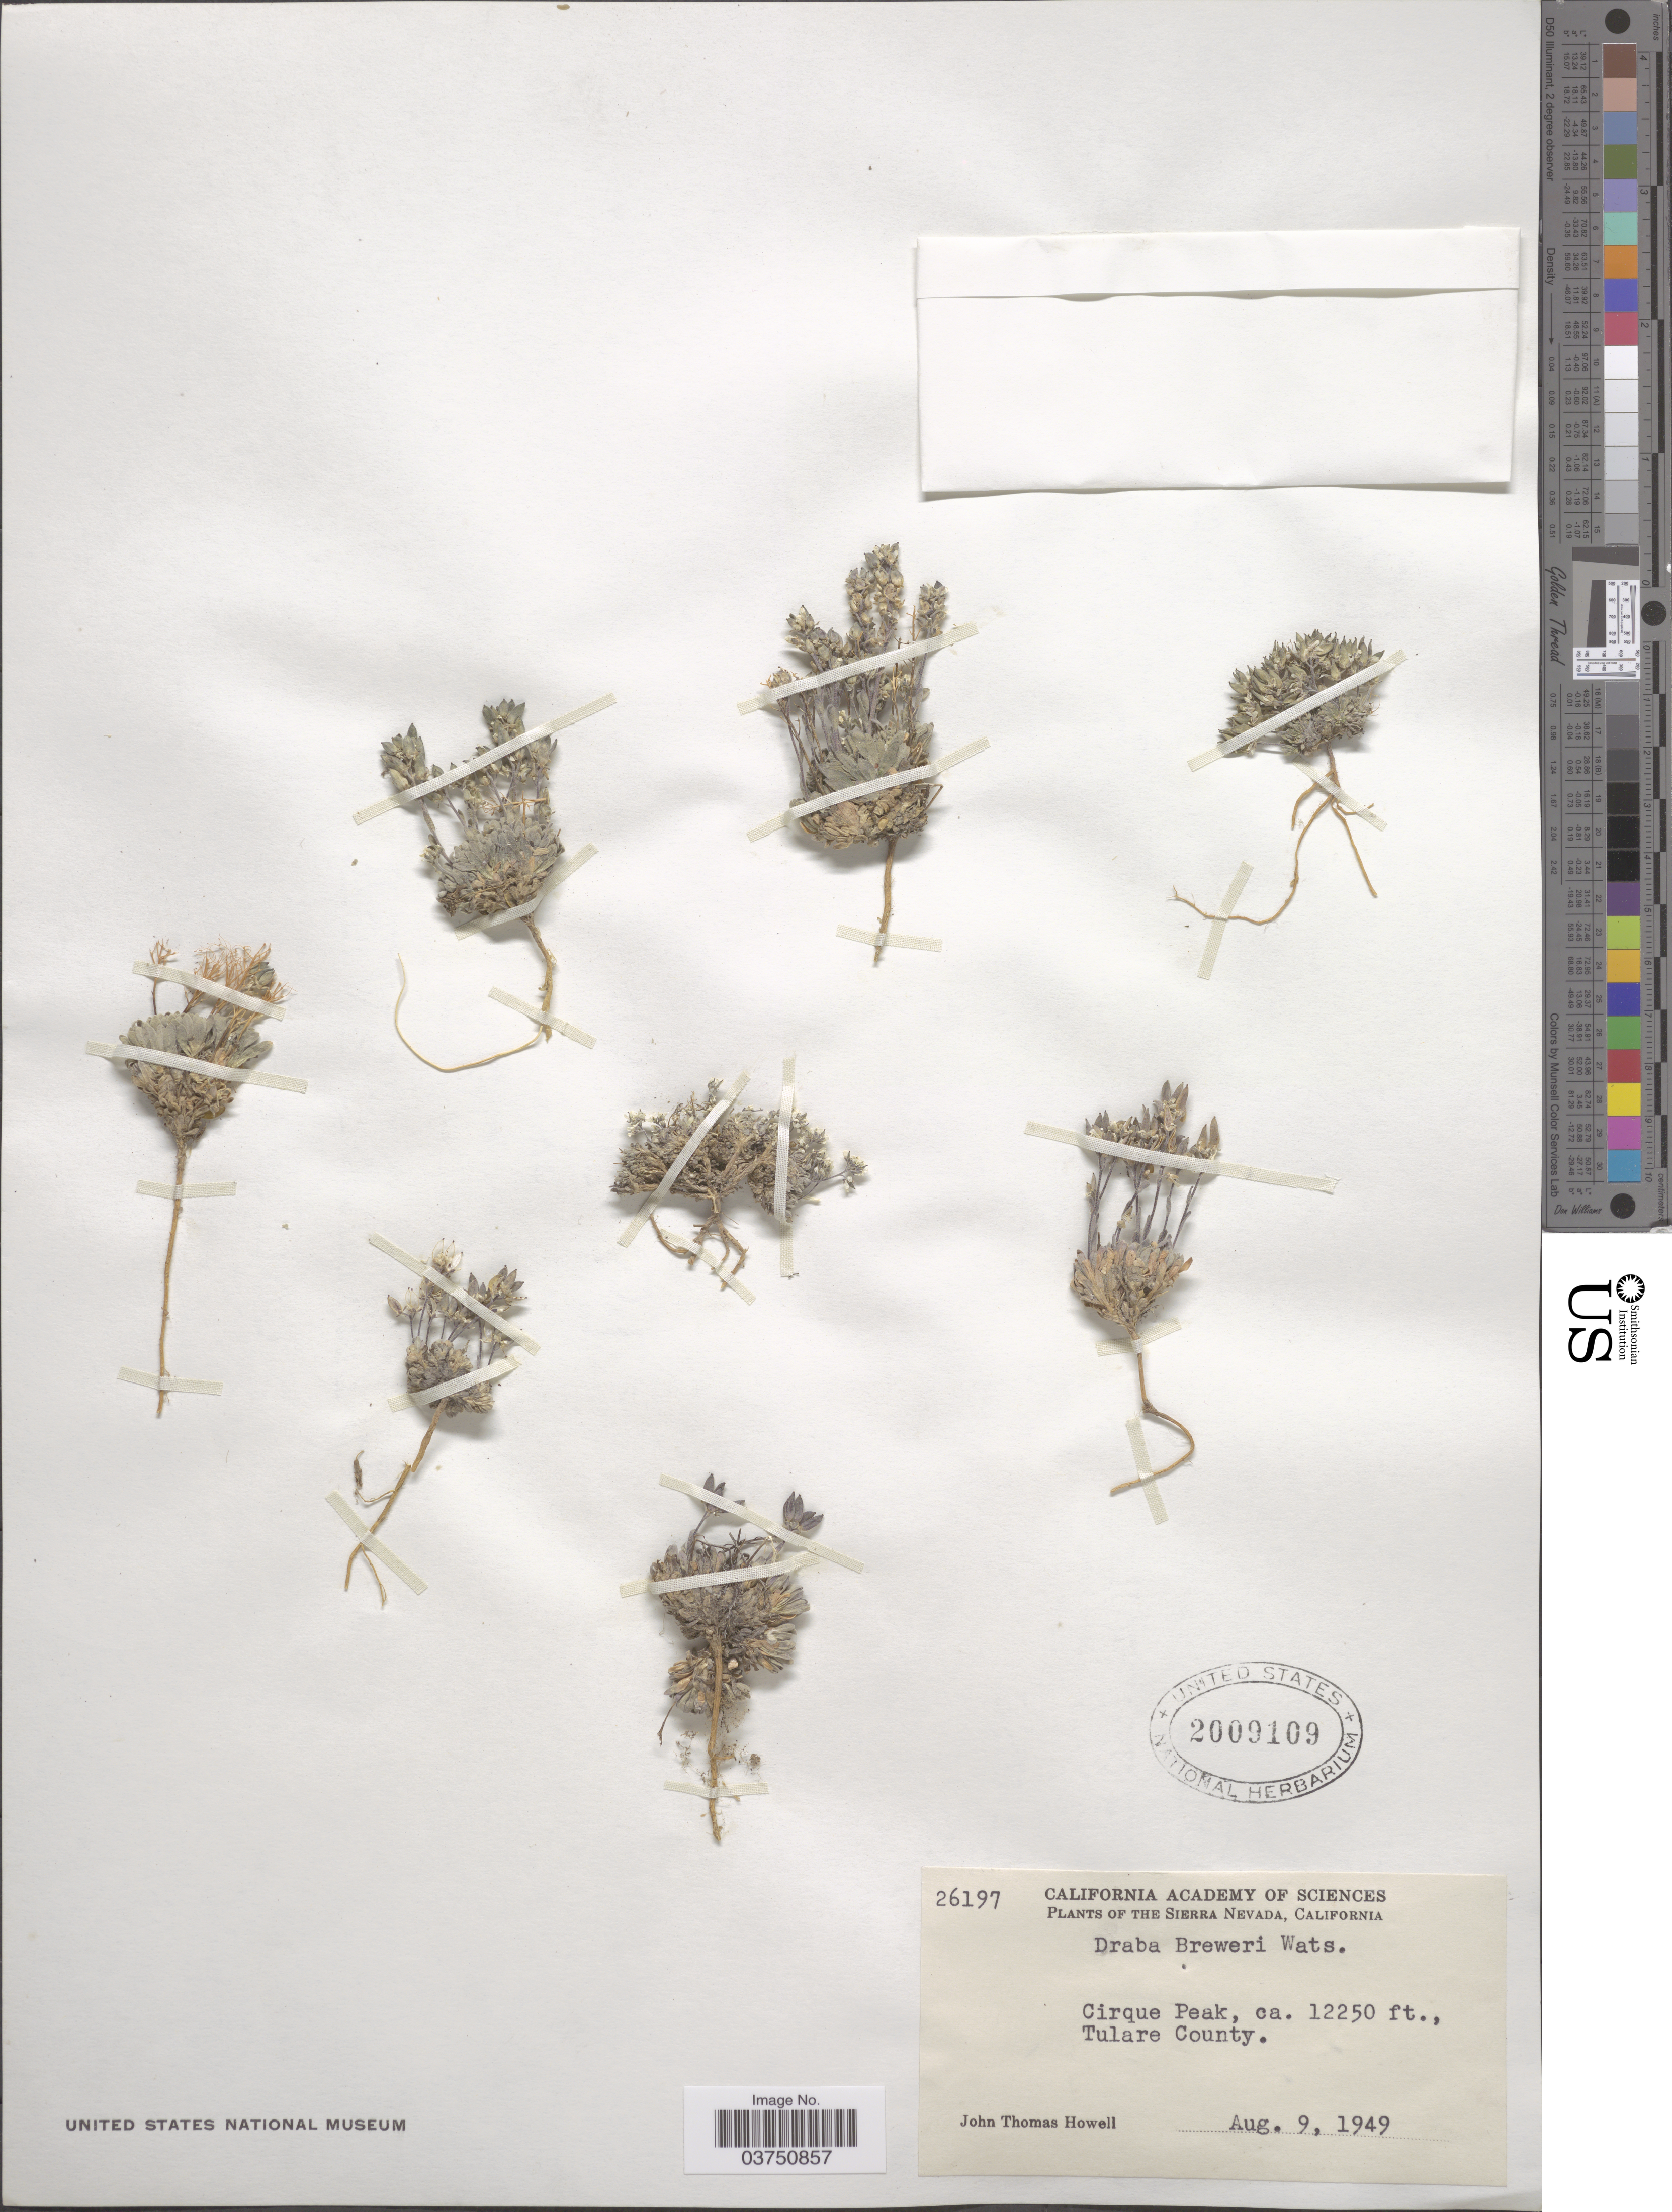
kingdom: Plantae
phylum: Tracheophyta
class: Magnoliopsida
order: Brassicales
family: Brassicaceae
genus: Draba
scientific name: Draba breweri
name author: S. Watson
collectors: J. T. Howell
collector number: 26197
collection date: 1949-08-09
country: United States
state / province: California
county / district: Tulare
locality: The Sierra Nevada, Cirque Peak, Tulare County.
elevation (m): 3734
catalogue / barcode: US 2009109